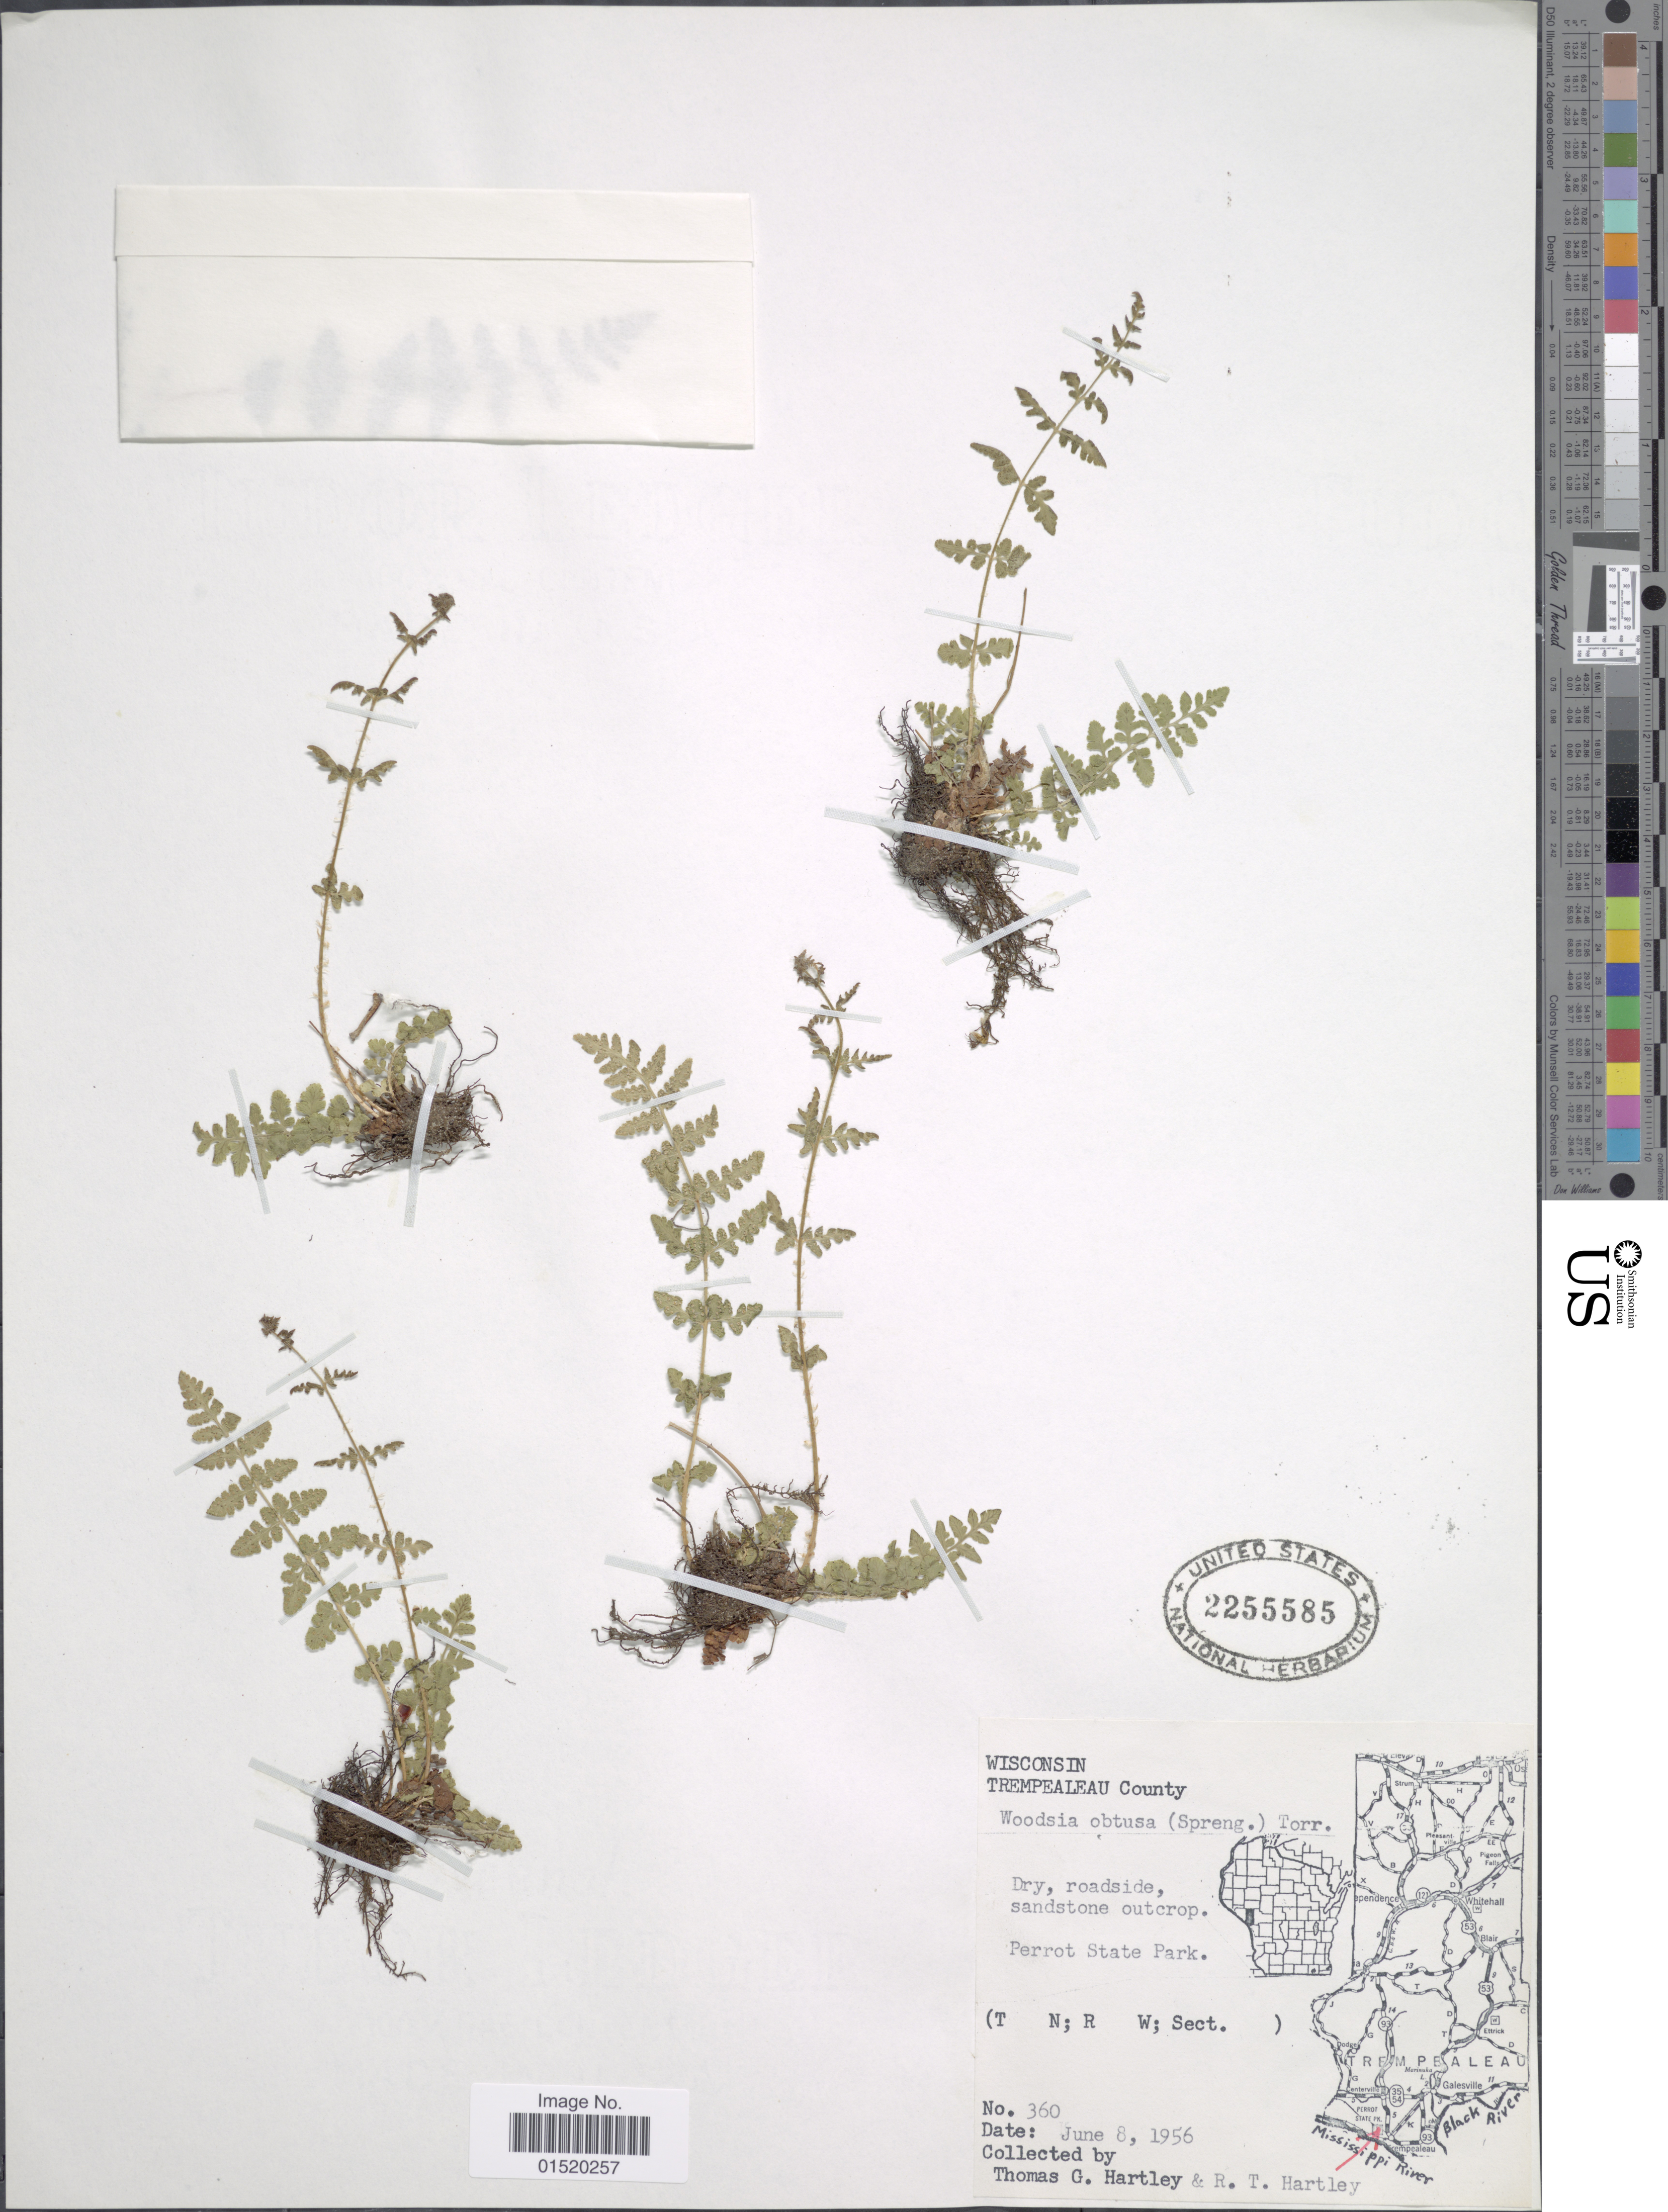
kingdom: Plantae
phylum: Tracheophyta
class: Polypodiopsida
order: Polypodiales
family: Woodsiaceae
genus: Woodsia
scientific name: Woodsia obtusa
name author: (Spreng.) Torr.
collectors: T. G. Hartley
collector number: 360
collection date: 1956-06-08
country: United States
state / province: Wisconsin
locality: Trempealeau County, Perrot State Park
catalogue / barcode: US 2255585